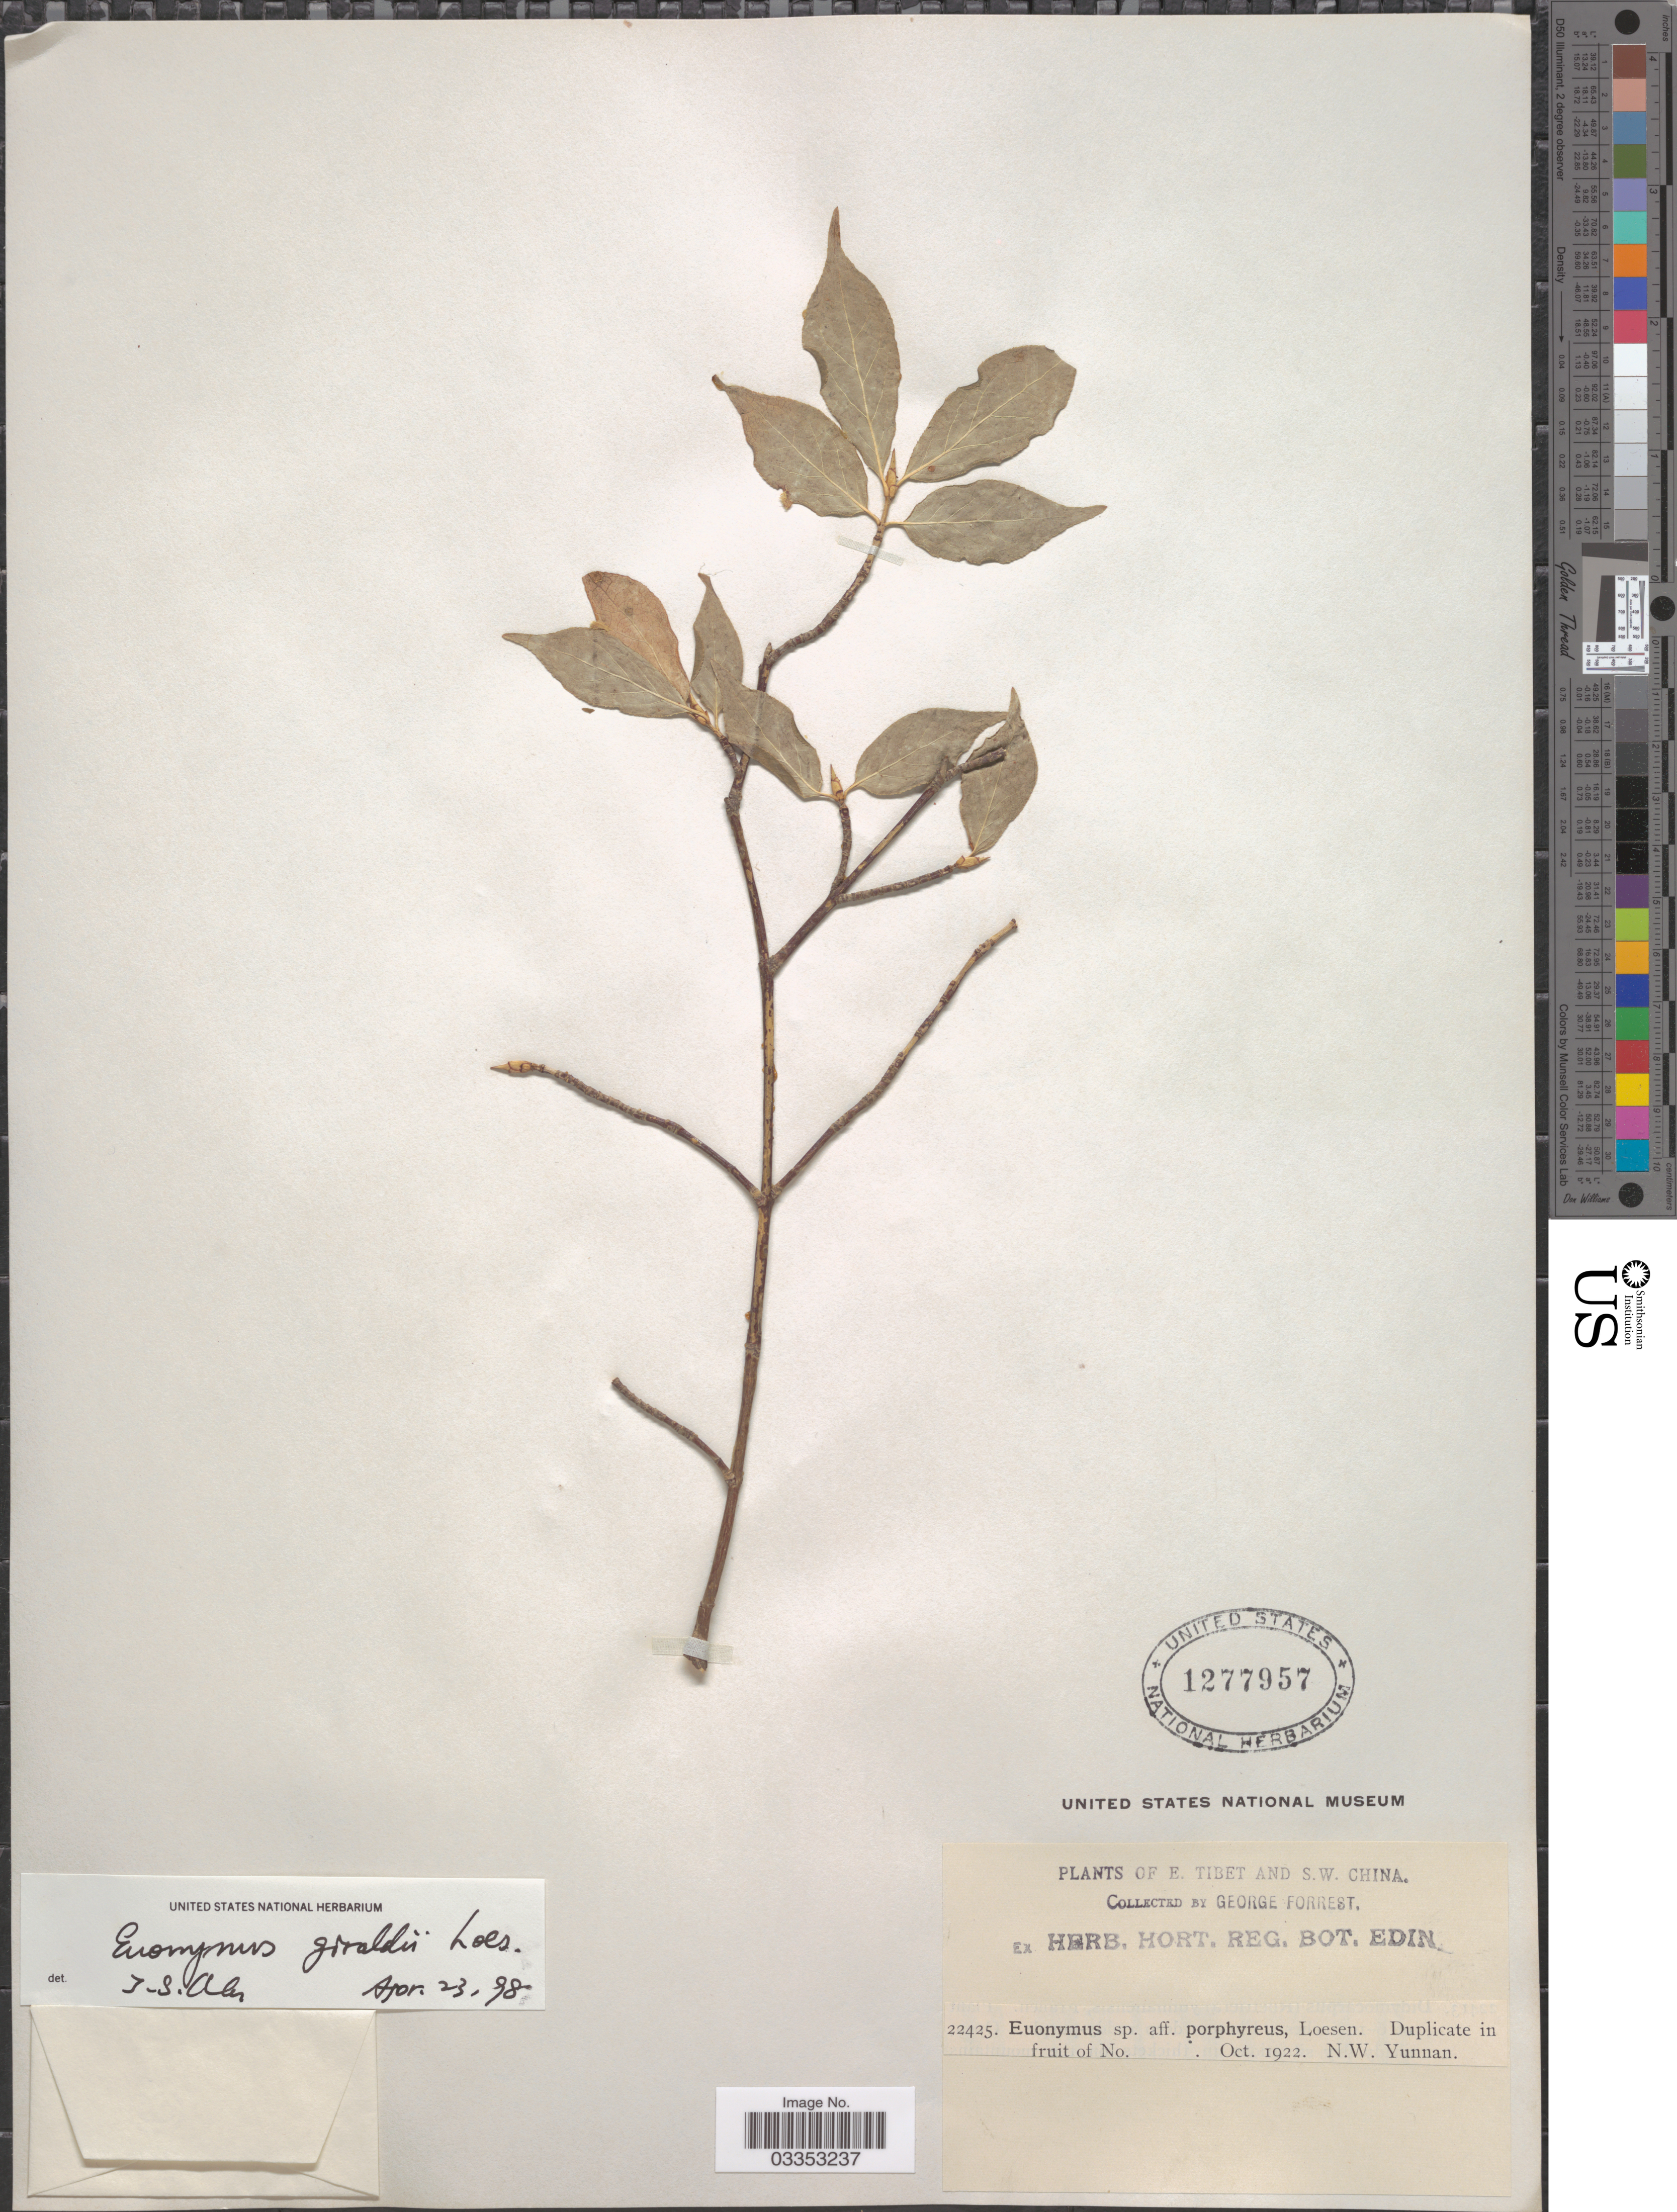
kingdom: Plantae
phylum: Tracheophyta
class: Magnoliopsida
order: Celastrales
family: Celastraceae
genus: Euonymus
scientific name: Euonymus giraldii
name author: Loes. ex Diels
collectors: G. Forrest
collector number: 22425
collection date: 1922-10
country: China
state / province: Yunnan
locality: E. Tibet and S.W. China. N.W. Yunnan.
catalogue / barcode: US 1277957